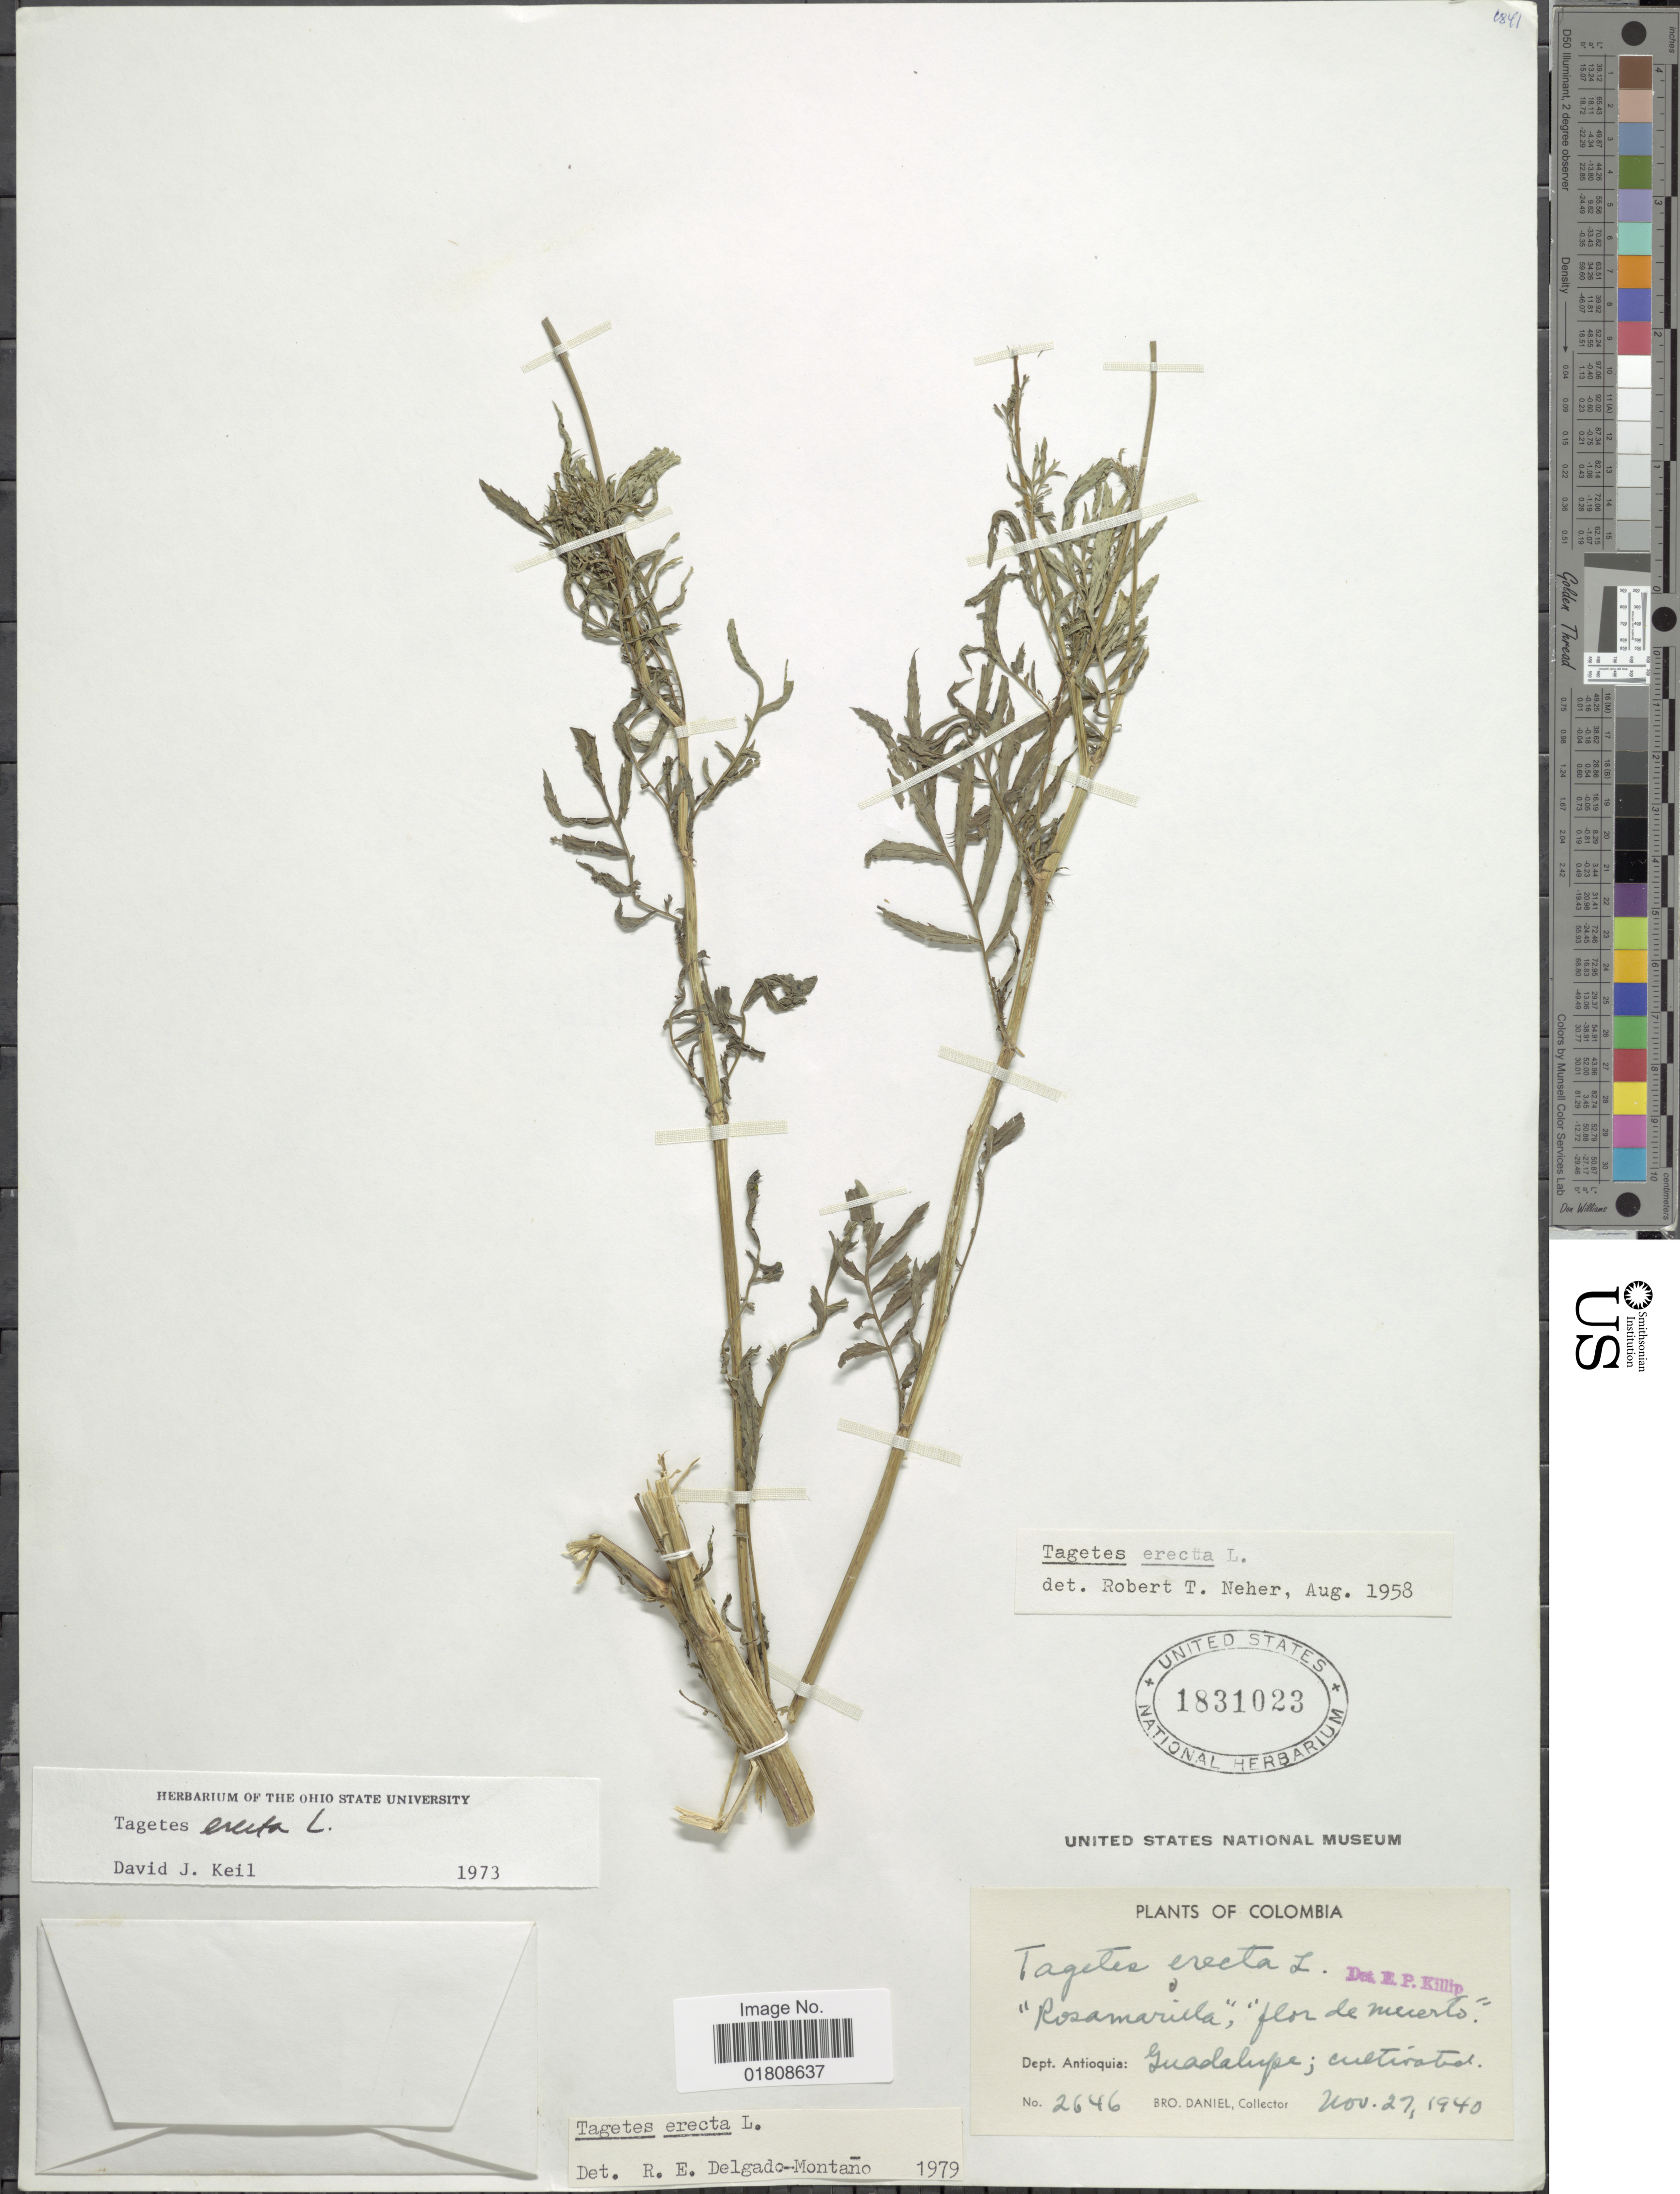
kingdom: Plantae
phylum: Tracheophyta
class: Magnoliopsida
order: Asterales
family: Asteraceae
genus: Tagetes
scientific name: Tagetes erecta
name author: L.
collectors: Bro. Daniel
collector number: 2646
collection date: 1940-11-27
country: Colombia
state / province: Antioquia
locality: Guadalupe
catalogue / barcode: US 1831023